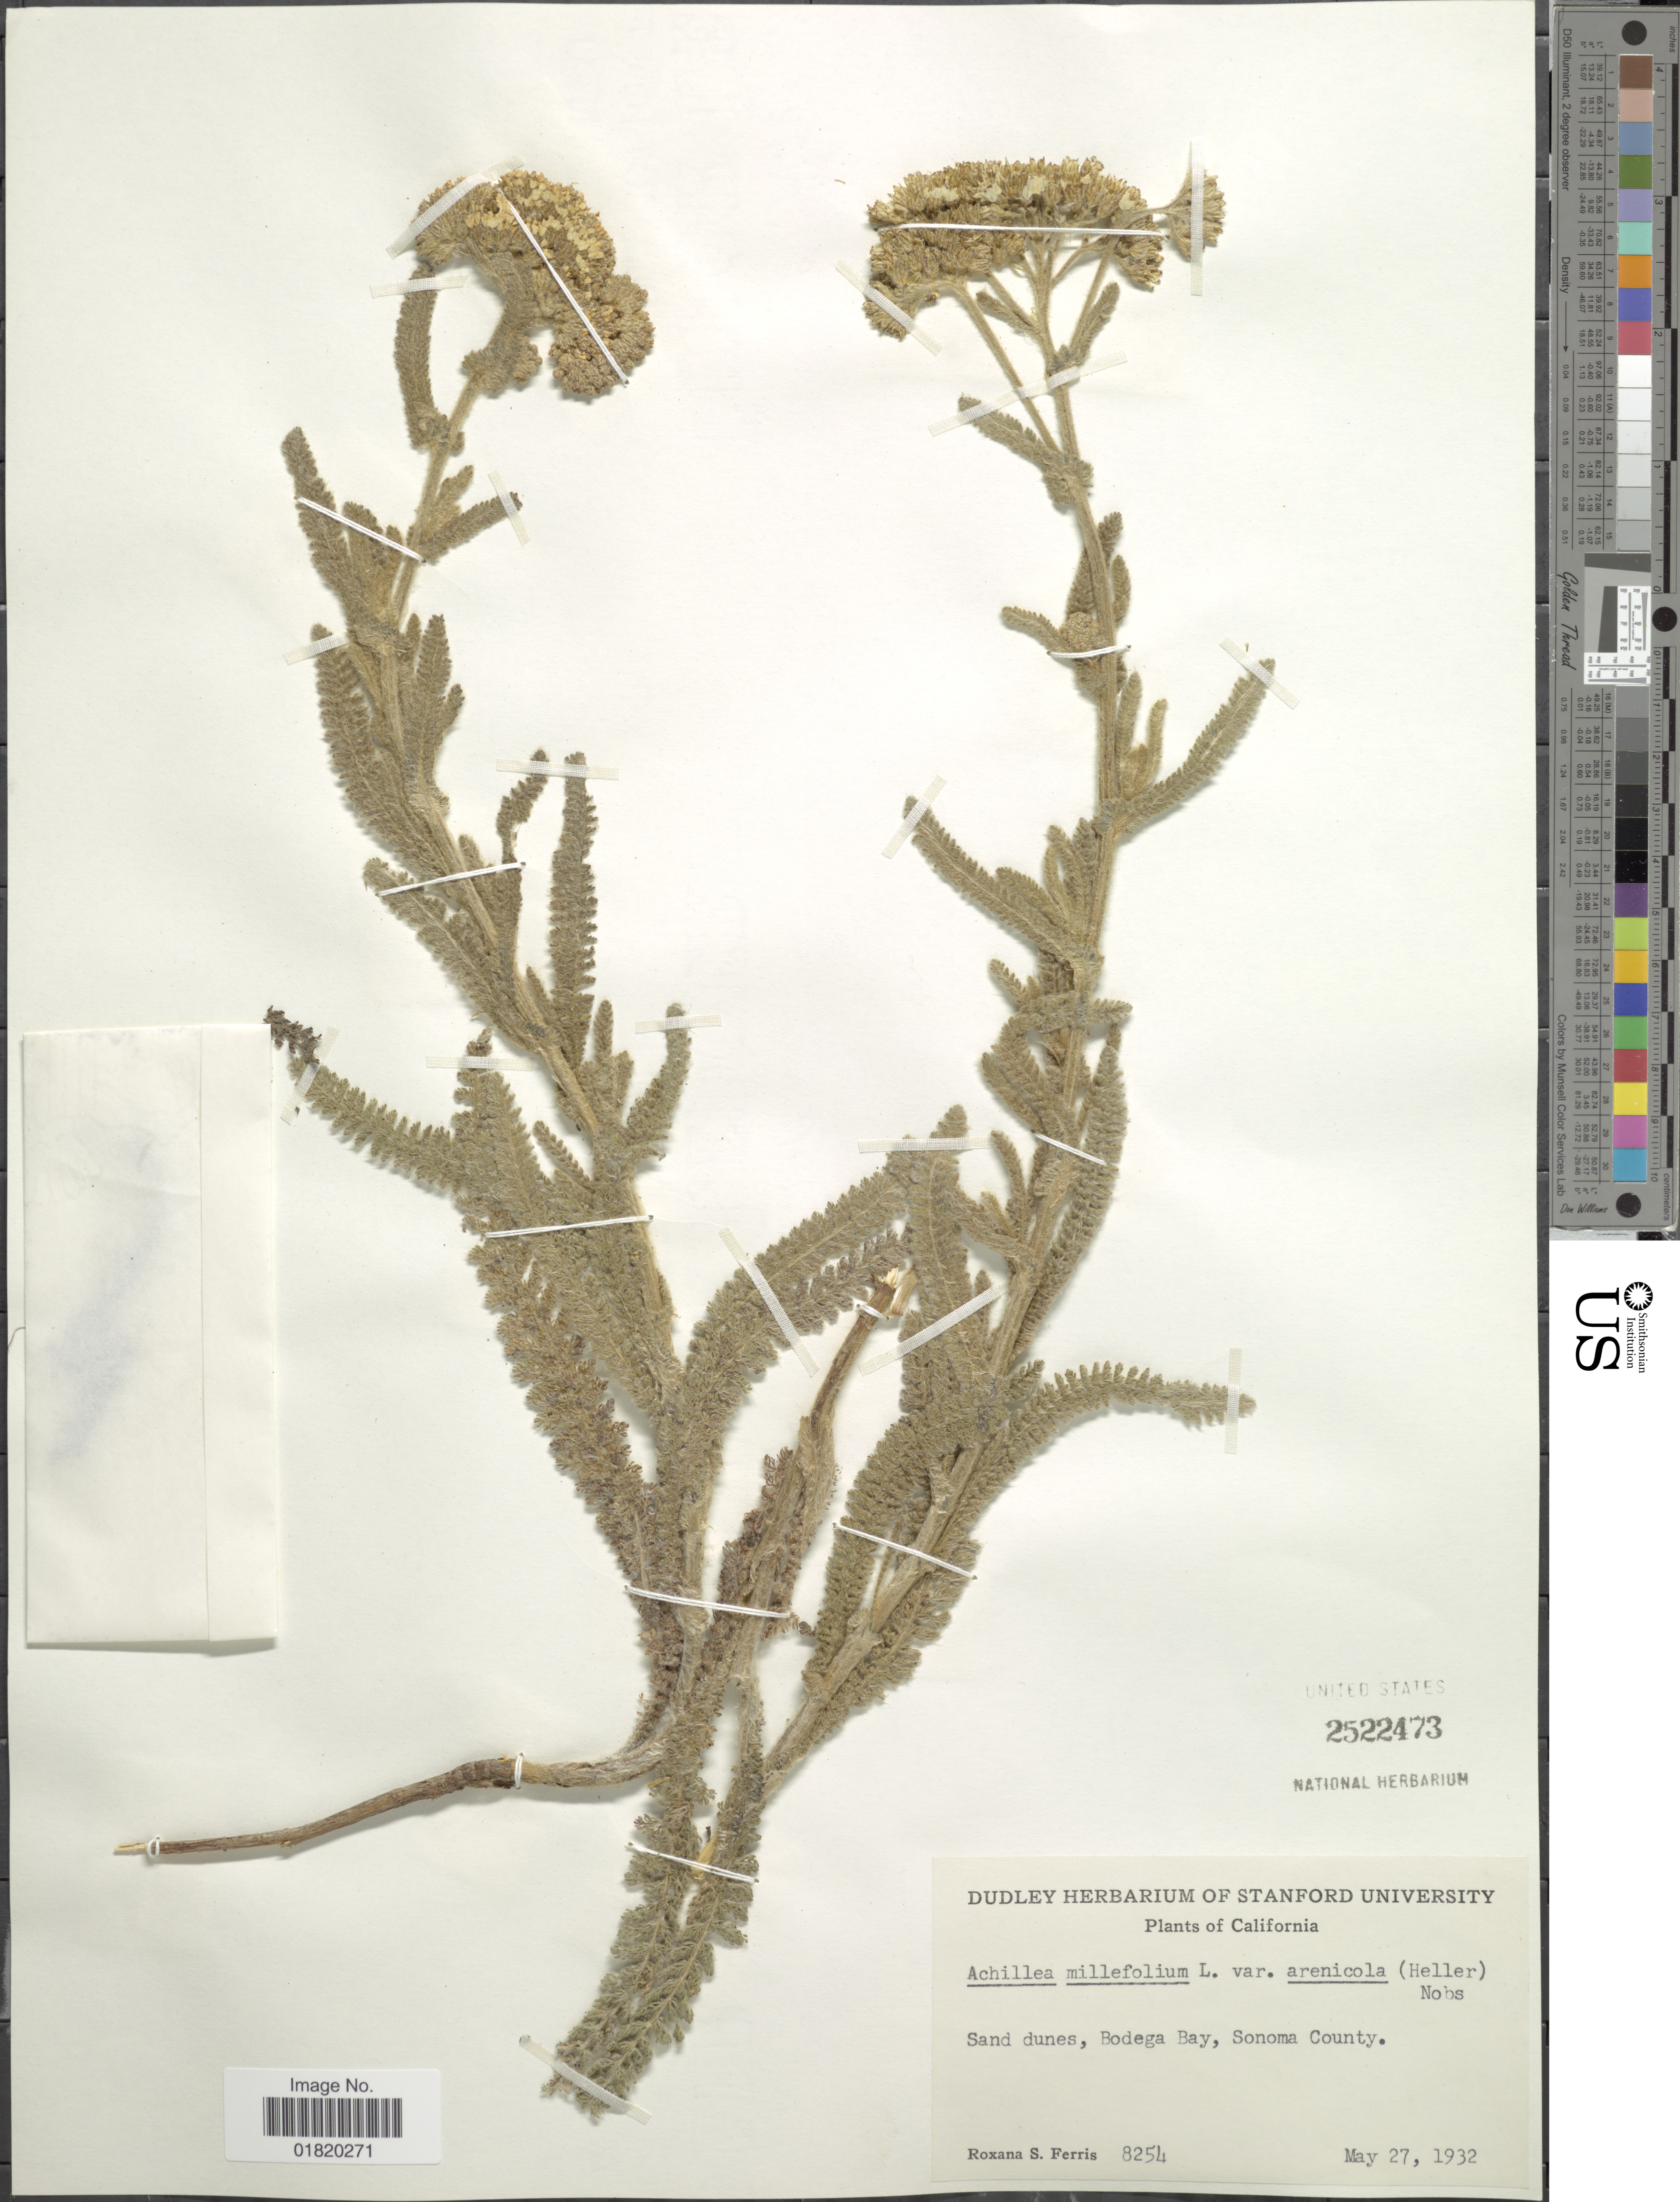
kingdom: Plantae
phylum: Tracheophyta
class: Magnoliopsida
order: Asterales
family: Asteraceae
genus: Achillea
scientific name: Achillea millefolium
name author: L.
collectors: R. S. Ferris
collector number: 8254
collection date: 1932-05-27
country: United States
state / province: California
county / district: Sonoma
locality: Bodega Bay, Sonoma County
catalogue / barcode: US 2522473